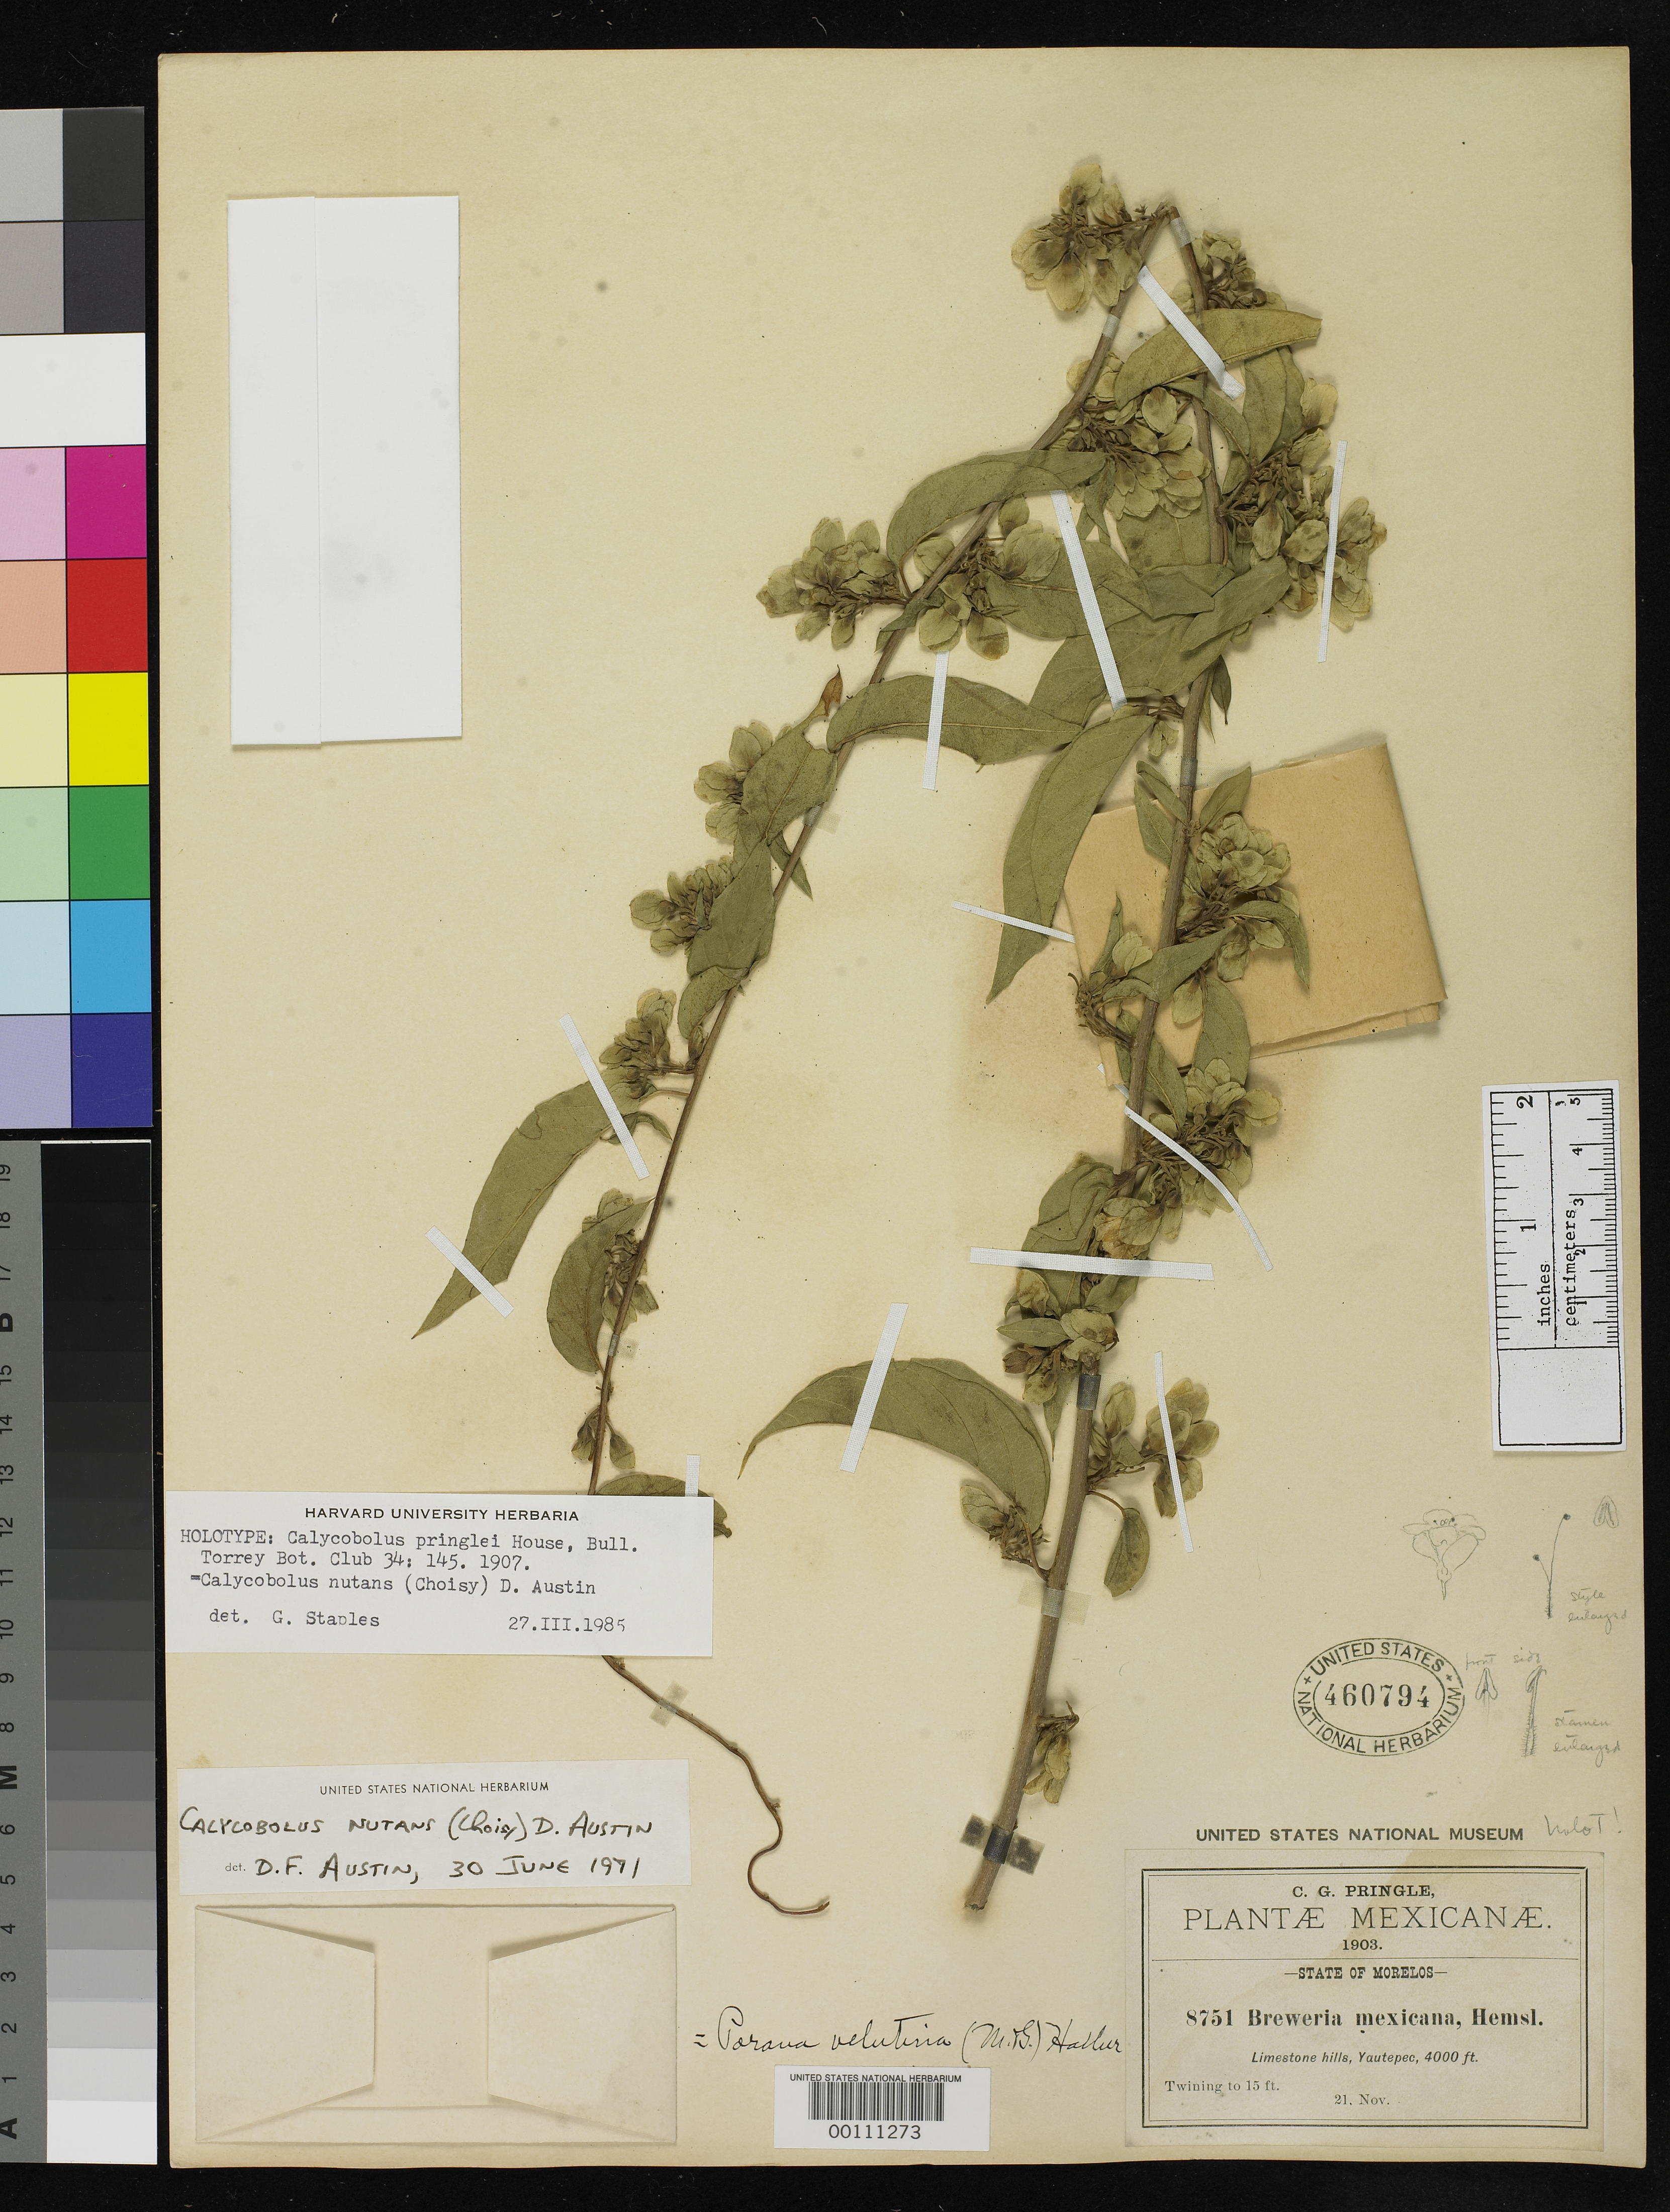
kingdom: Plantae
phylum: Tracheophyta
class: Magnoliopsida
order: Solanales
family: Convolvulaceae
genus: Calycobolus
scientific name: Calycobolus pringlei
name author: House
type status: Holotype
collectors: C. G. Pringle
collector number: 8751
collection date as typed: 21 Nov 1903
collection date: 1903-11-21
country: Mexico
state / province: Morelos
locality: Yautepec; alt. 4000 ft.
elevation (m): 1219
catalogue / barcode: US 460794